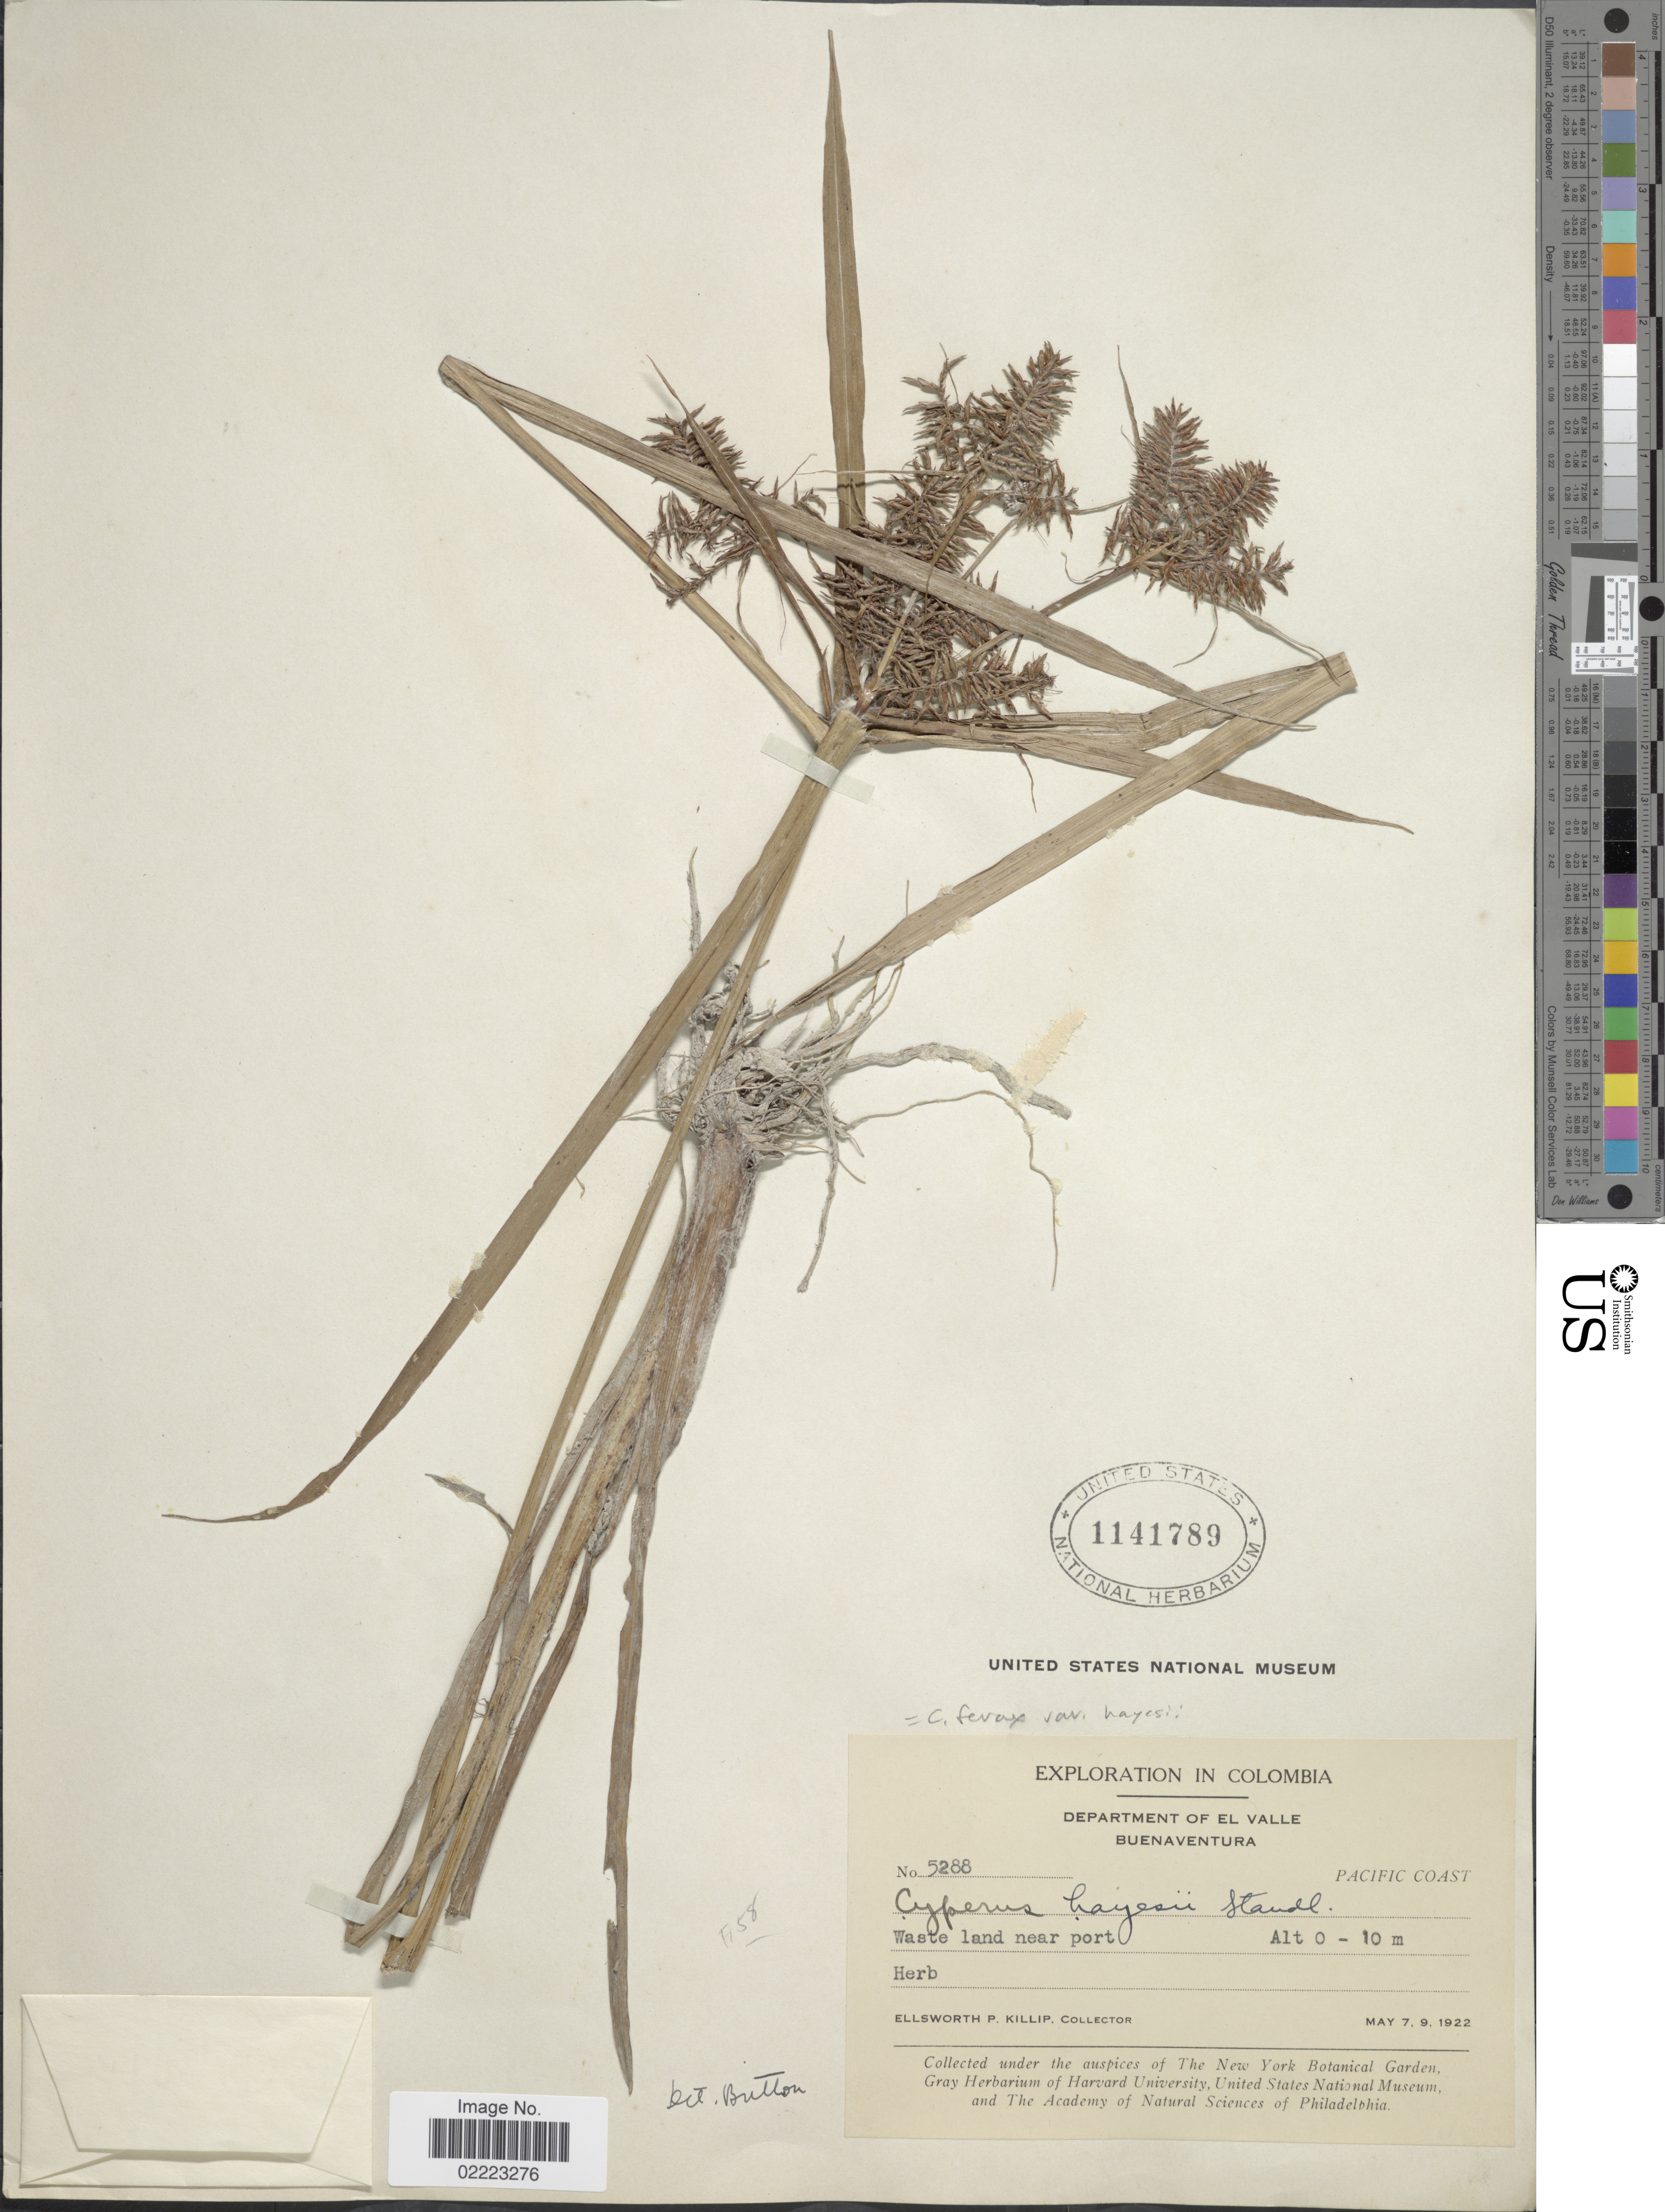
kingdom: Plantae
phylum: Tracheophyta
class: Liliopsida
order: Poales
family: Cyperaceae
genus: Cyperus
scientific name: Cyperus odoratus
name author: L.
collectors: E. P. Killip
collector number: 5288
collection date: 1922-05-07/1922-05-09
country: Colombia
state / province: Valle del Cauca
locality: Department of El Valle. Buenaventura. Waste land near port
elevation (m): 0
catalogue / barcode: US 1141789